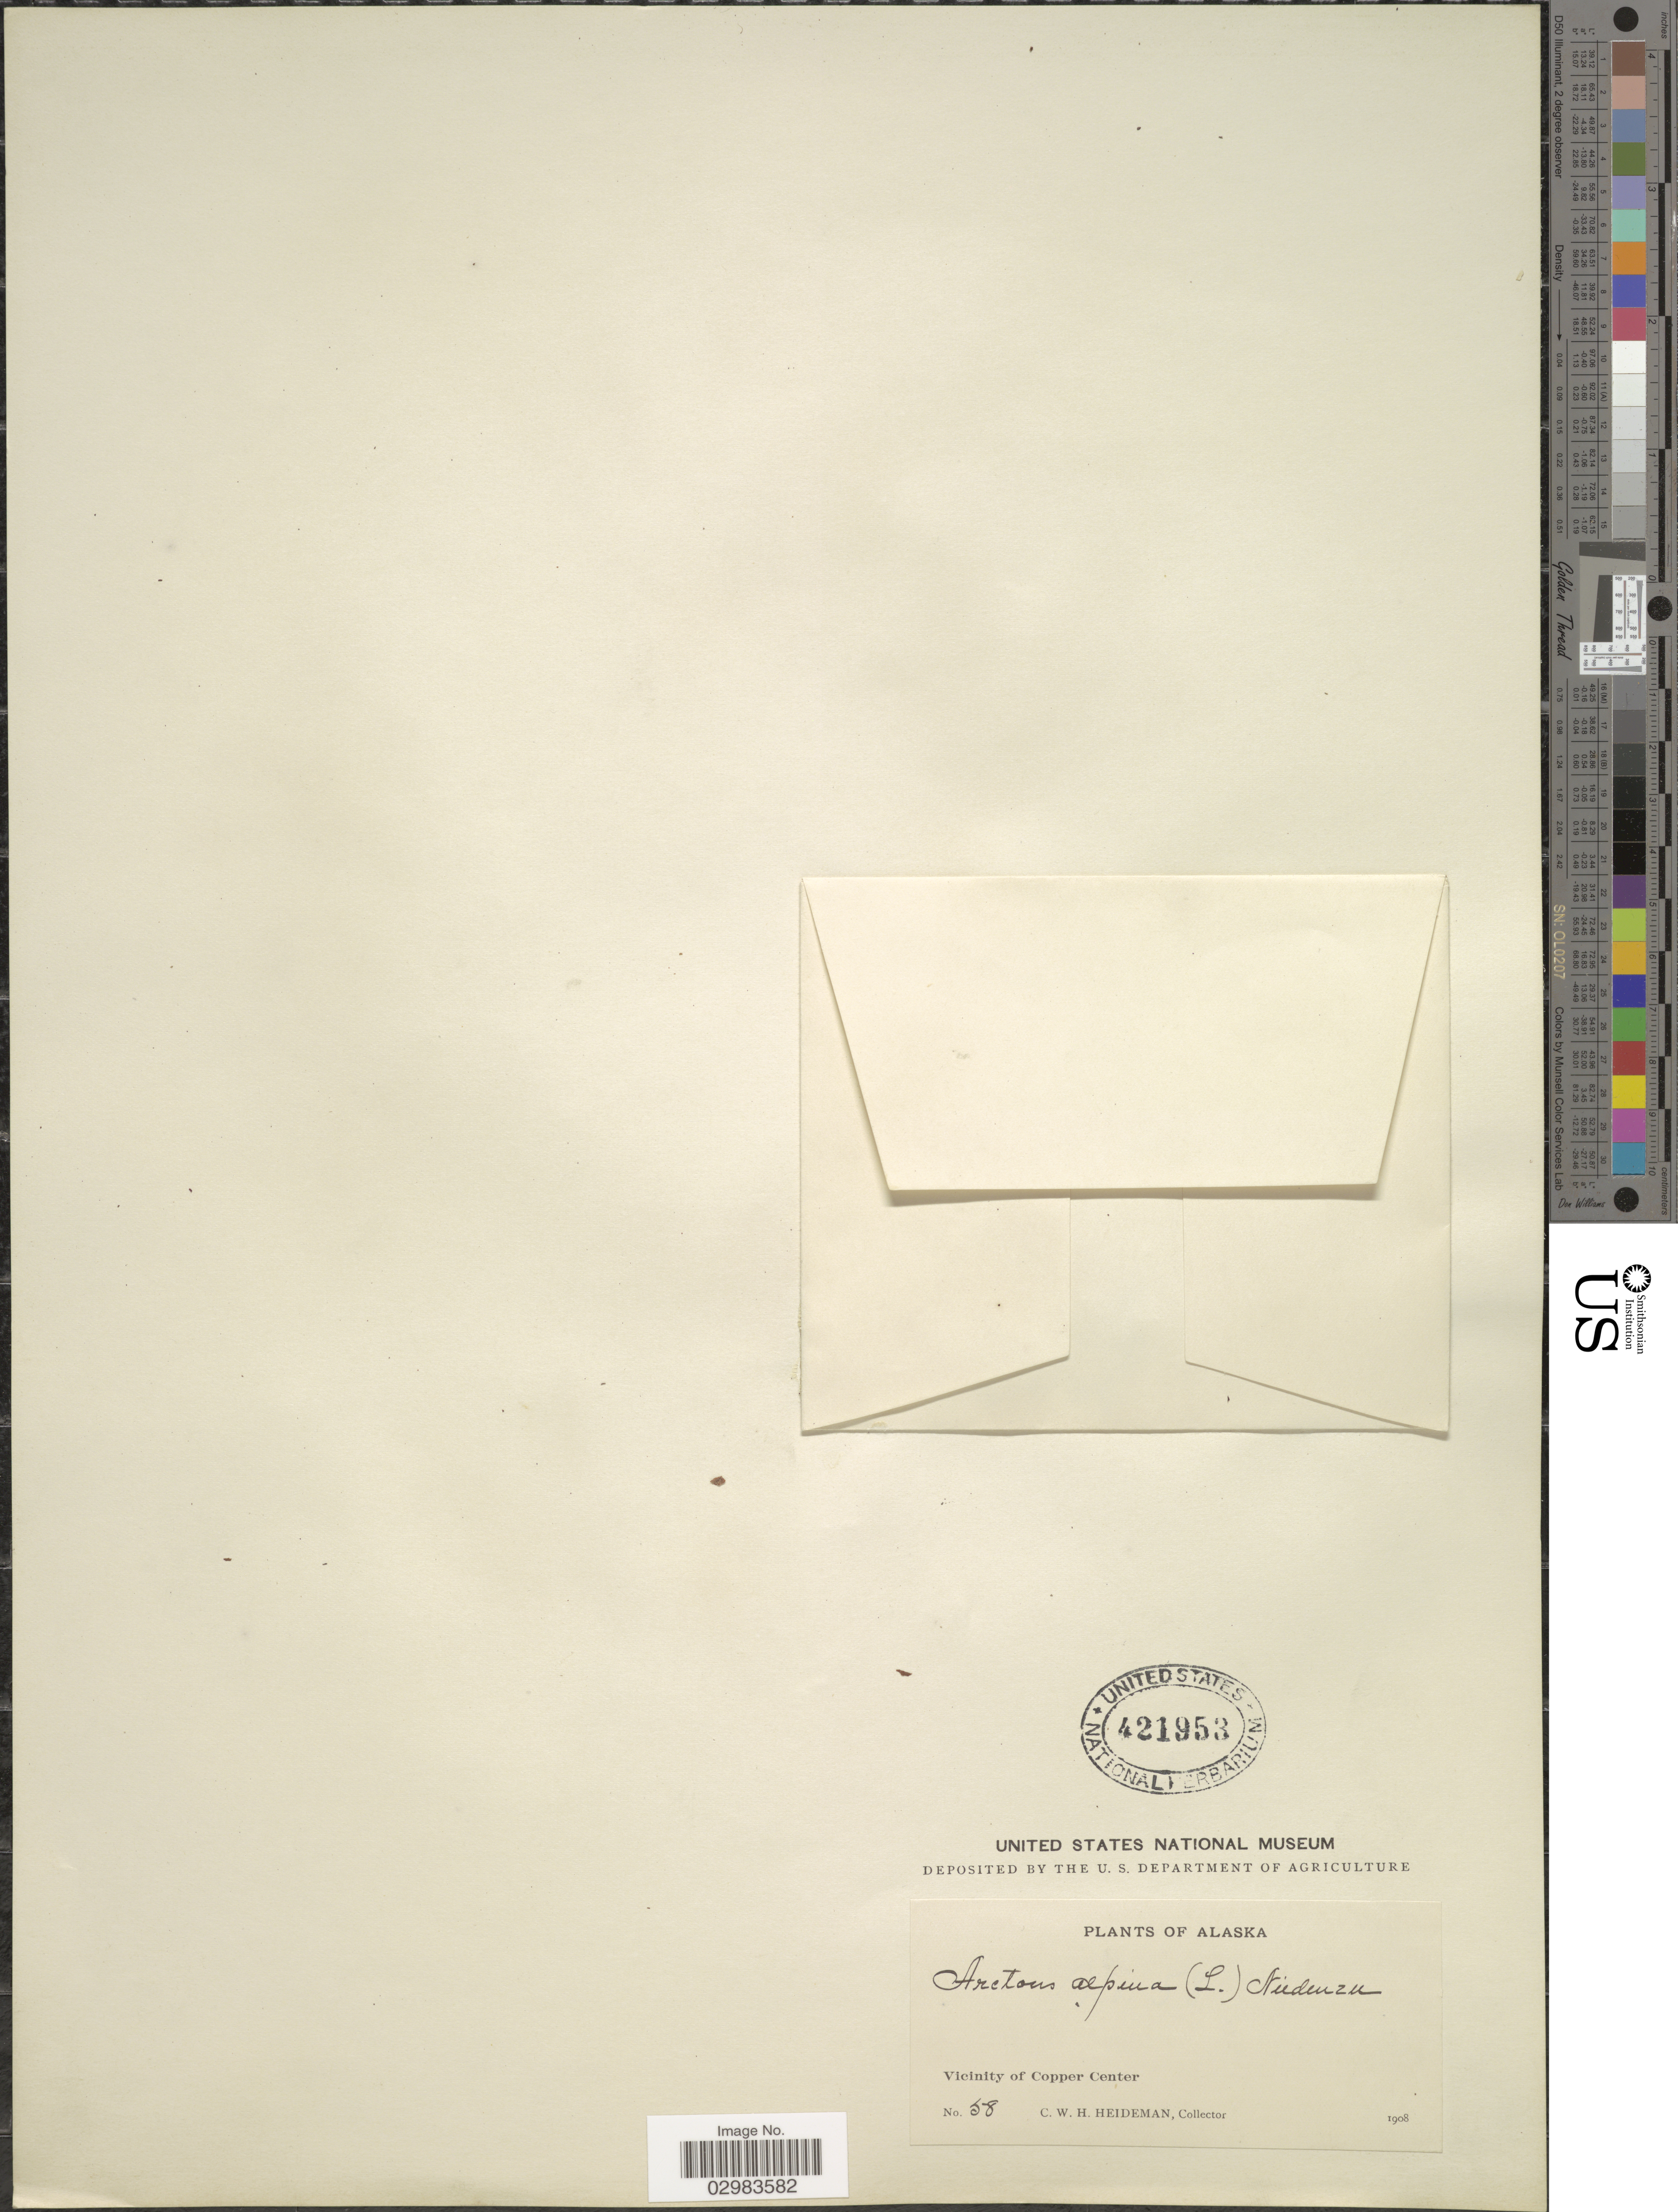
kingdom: Plantae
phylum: Tracheophyta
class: Magnoliopsida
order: Ericales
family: Ericaceae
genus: Arctostaphylos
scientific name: Arctostaphylos alpina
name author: (L.) Spreng.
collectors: C. Heideman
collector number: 58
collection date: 1908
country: United States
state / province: Alaska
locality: Vicinity of Copper Center.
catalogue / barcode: US 421953